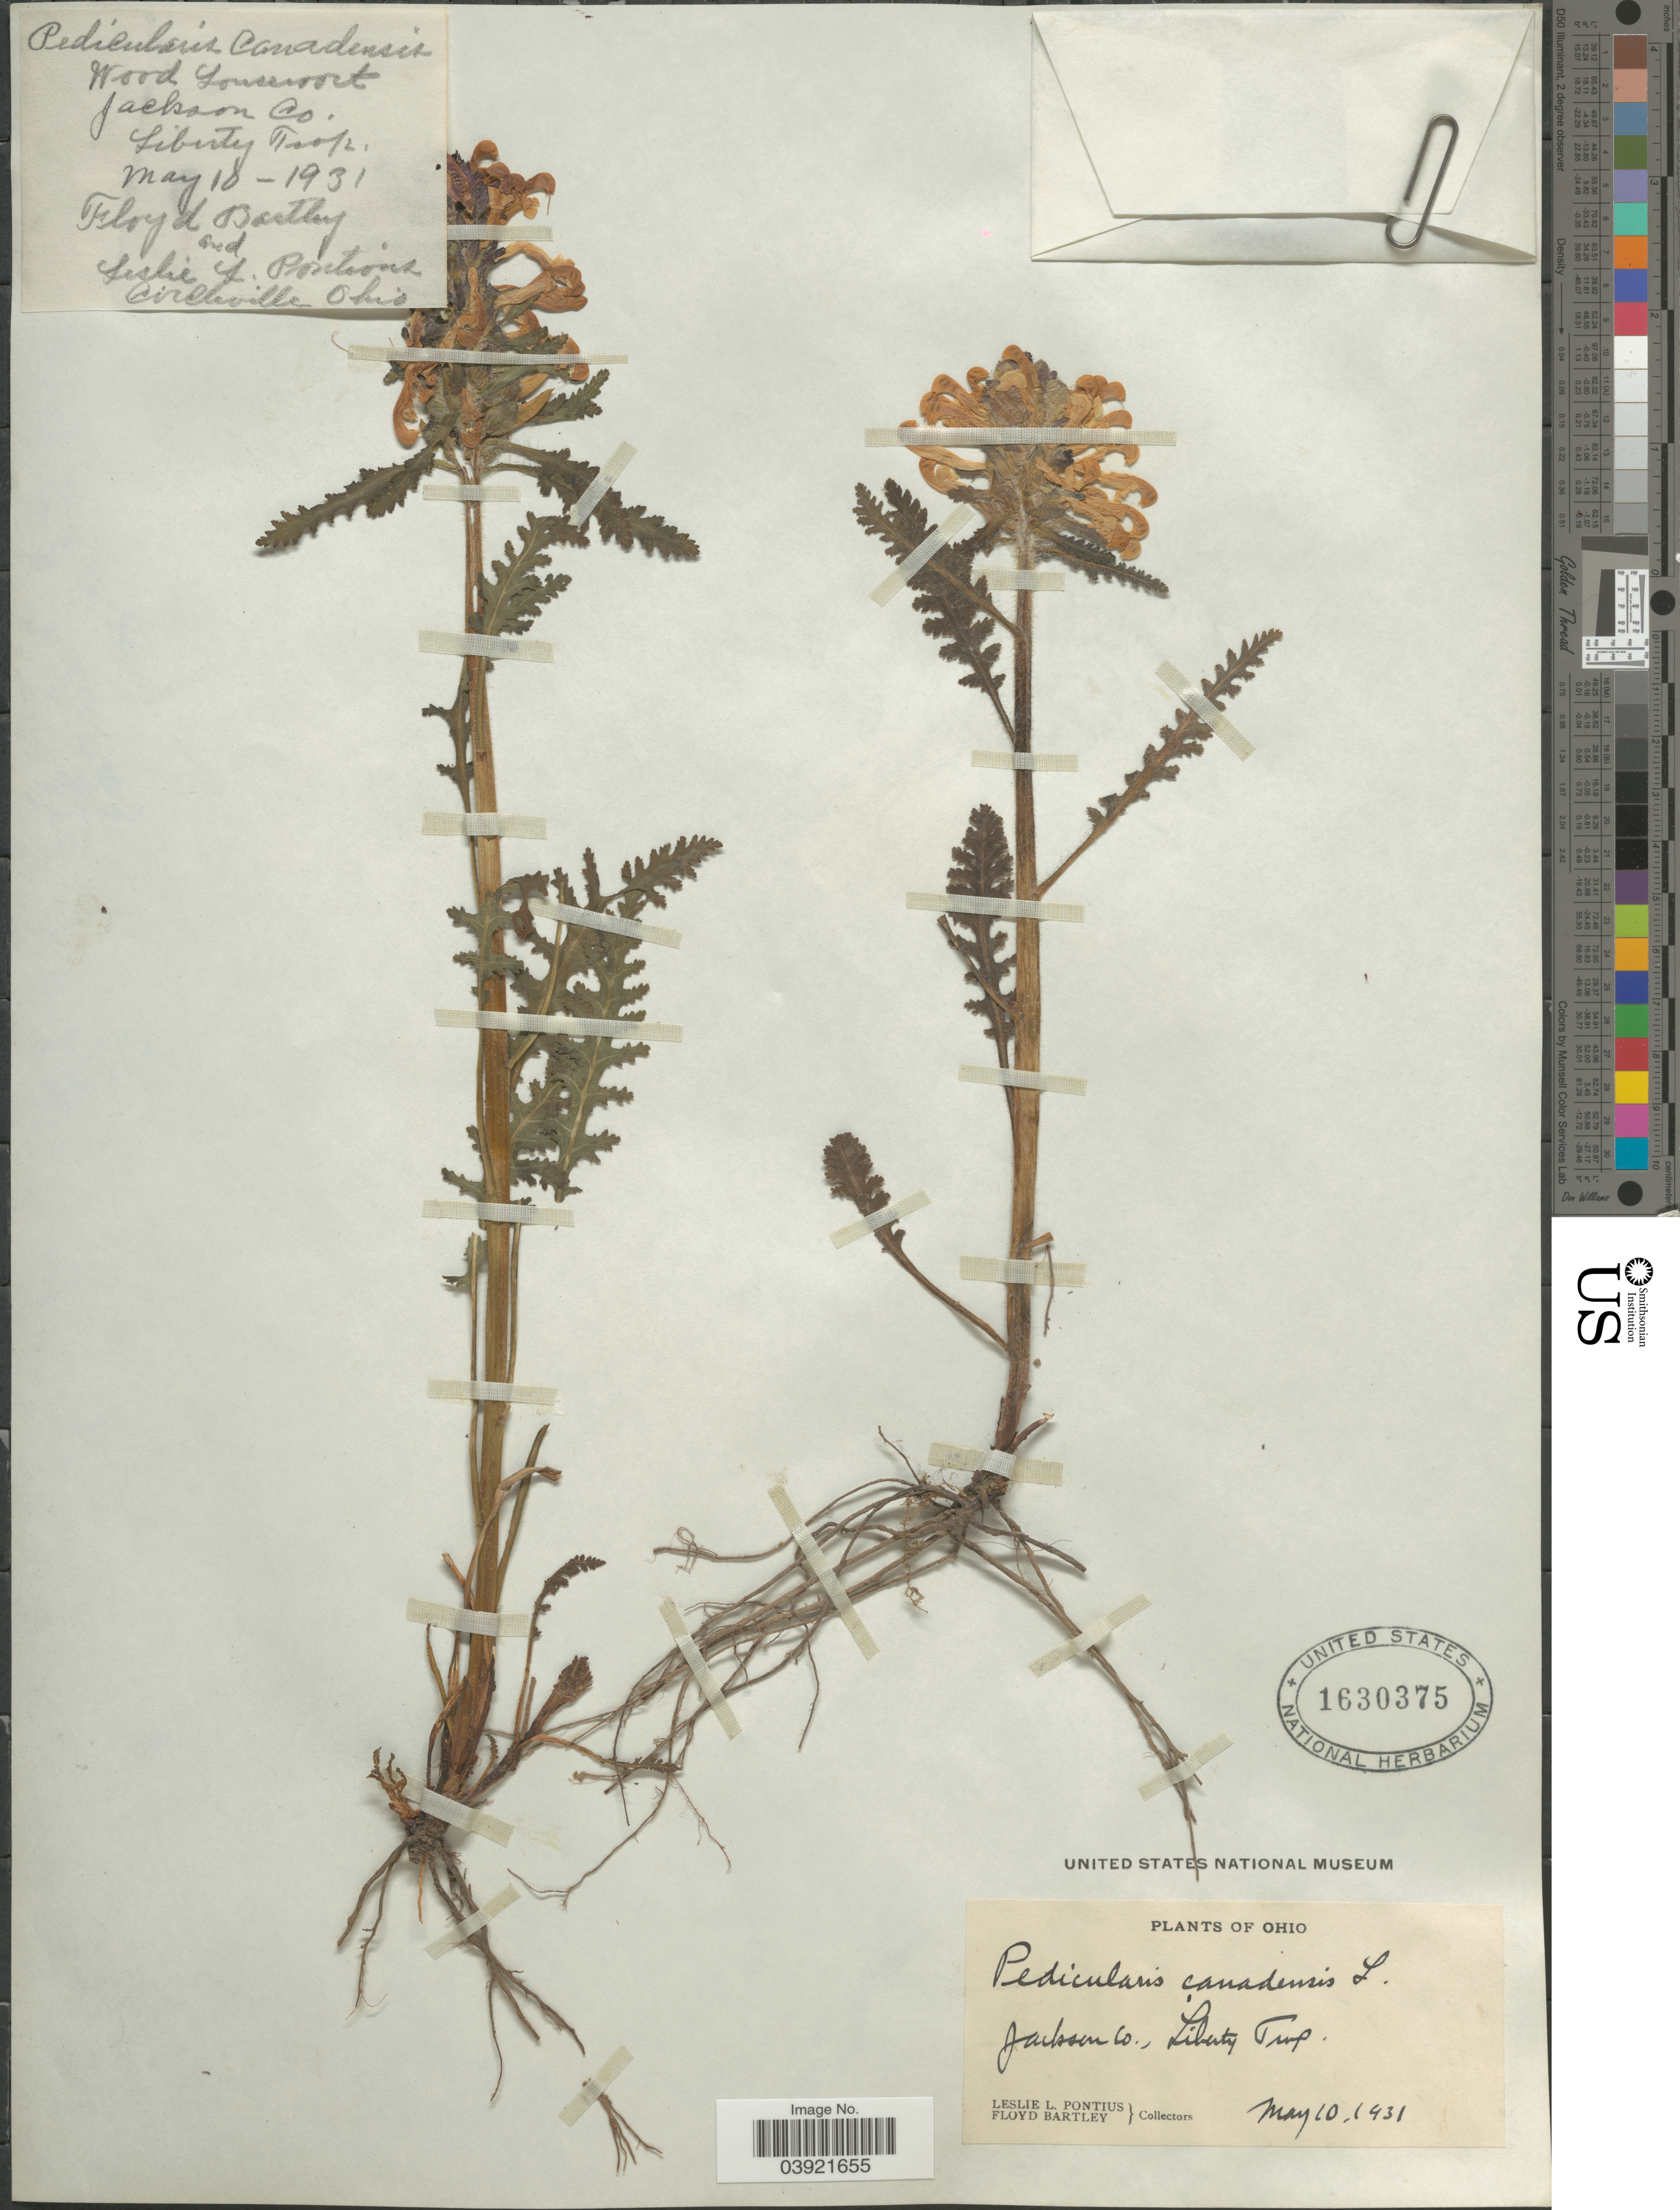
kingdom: Plantae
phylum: Tracheophyta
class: Magnoliopsida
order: Lamiales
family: Orobanchaceae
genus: Pedicularis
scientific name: Pedicularis canadensis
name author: L.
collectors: L. Pontius & F. Bartley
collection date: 1931-05-10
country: United States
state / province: Ohio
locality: Jackson Co., Liberty Twp.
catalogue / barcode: US 1630375